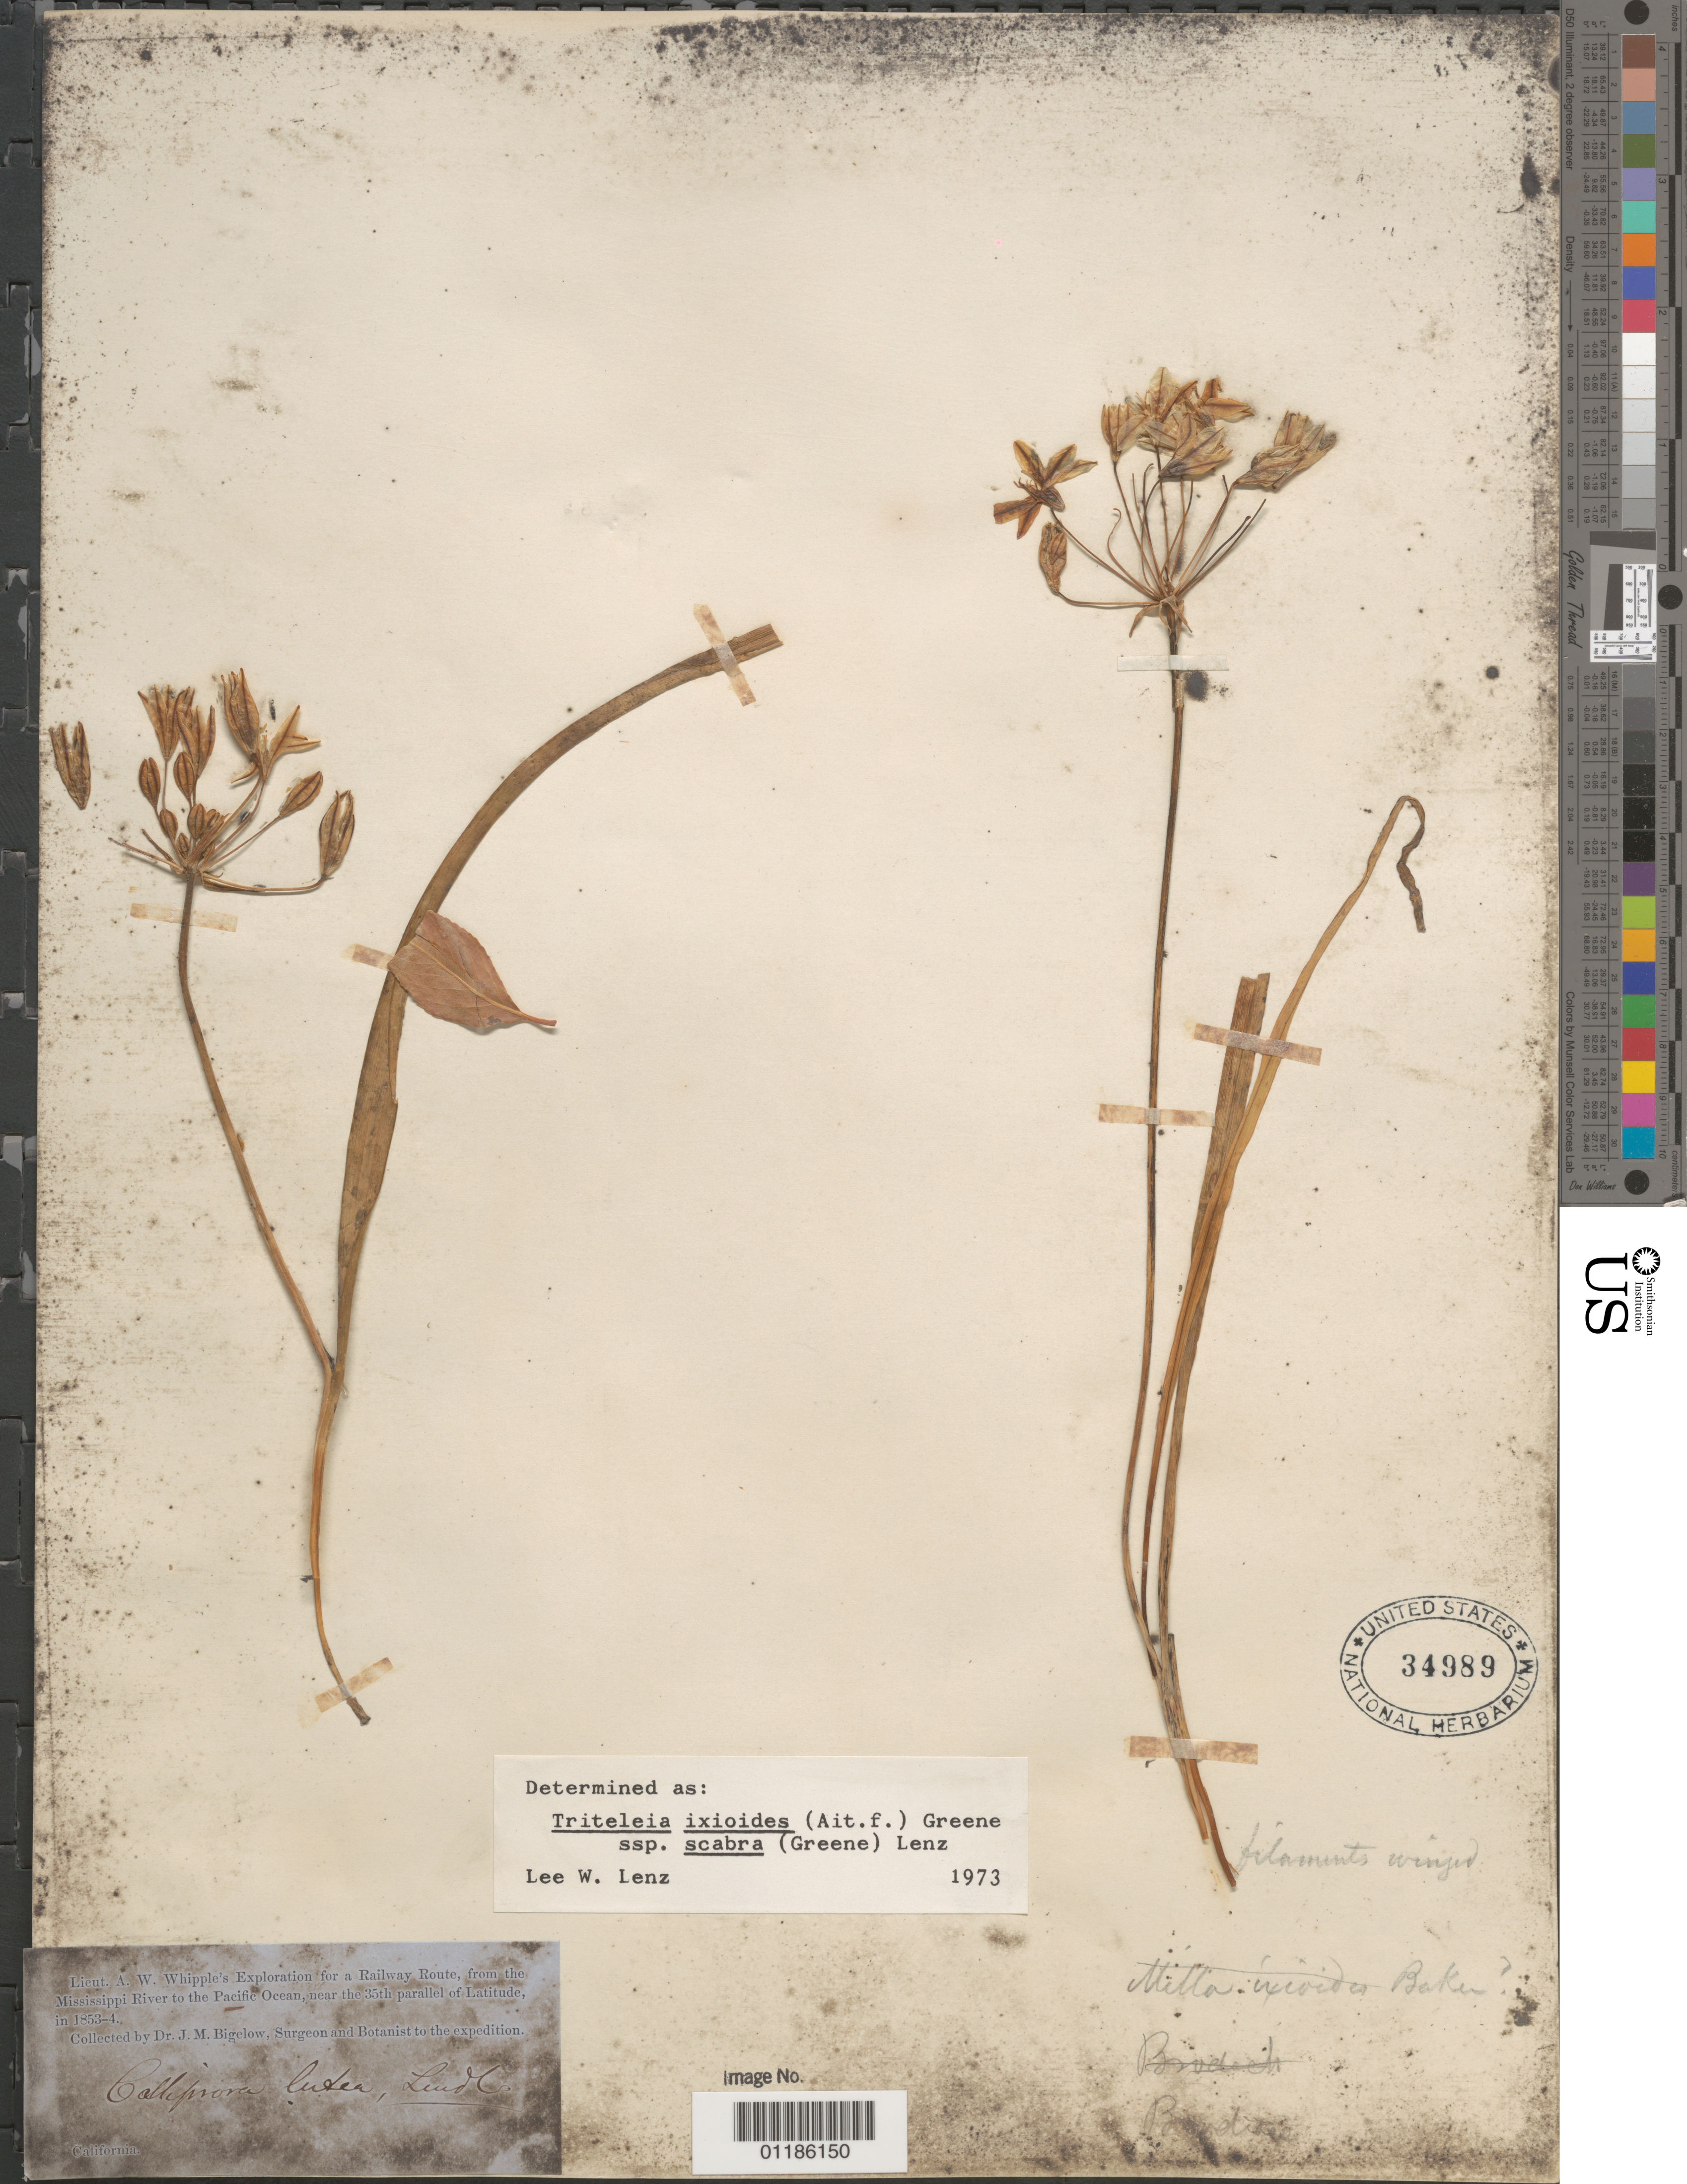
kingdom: Plantae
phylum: Tracheophyta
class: Liliopsida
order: Asparagales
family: Asparagaceae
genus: Triteleia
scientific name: Triteleia ixioides subsp. scabra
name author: (R. Br.) Greene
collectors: J. M. Bigelow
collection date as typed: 1853 to -- --- 1854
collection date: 1853/1854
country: United States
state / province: California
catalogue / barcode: US 34989